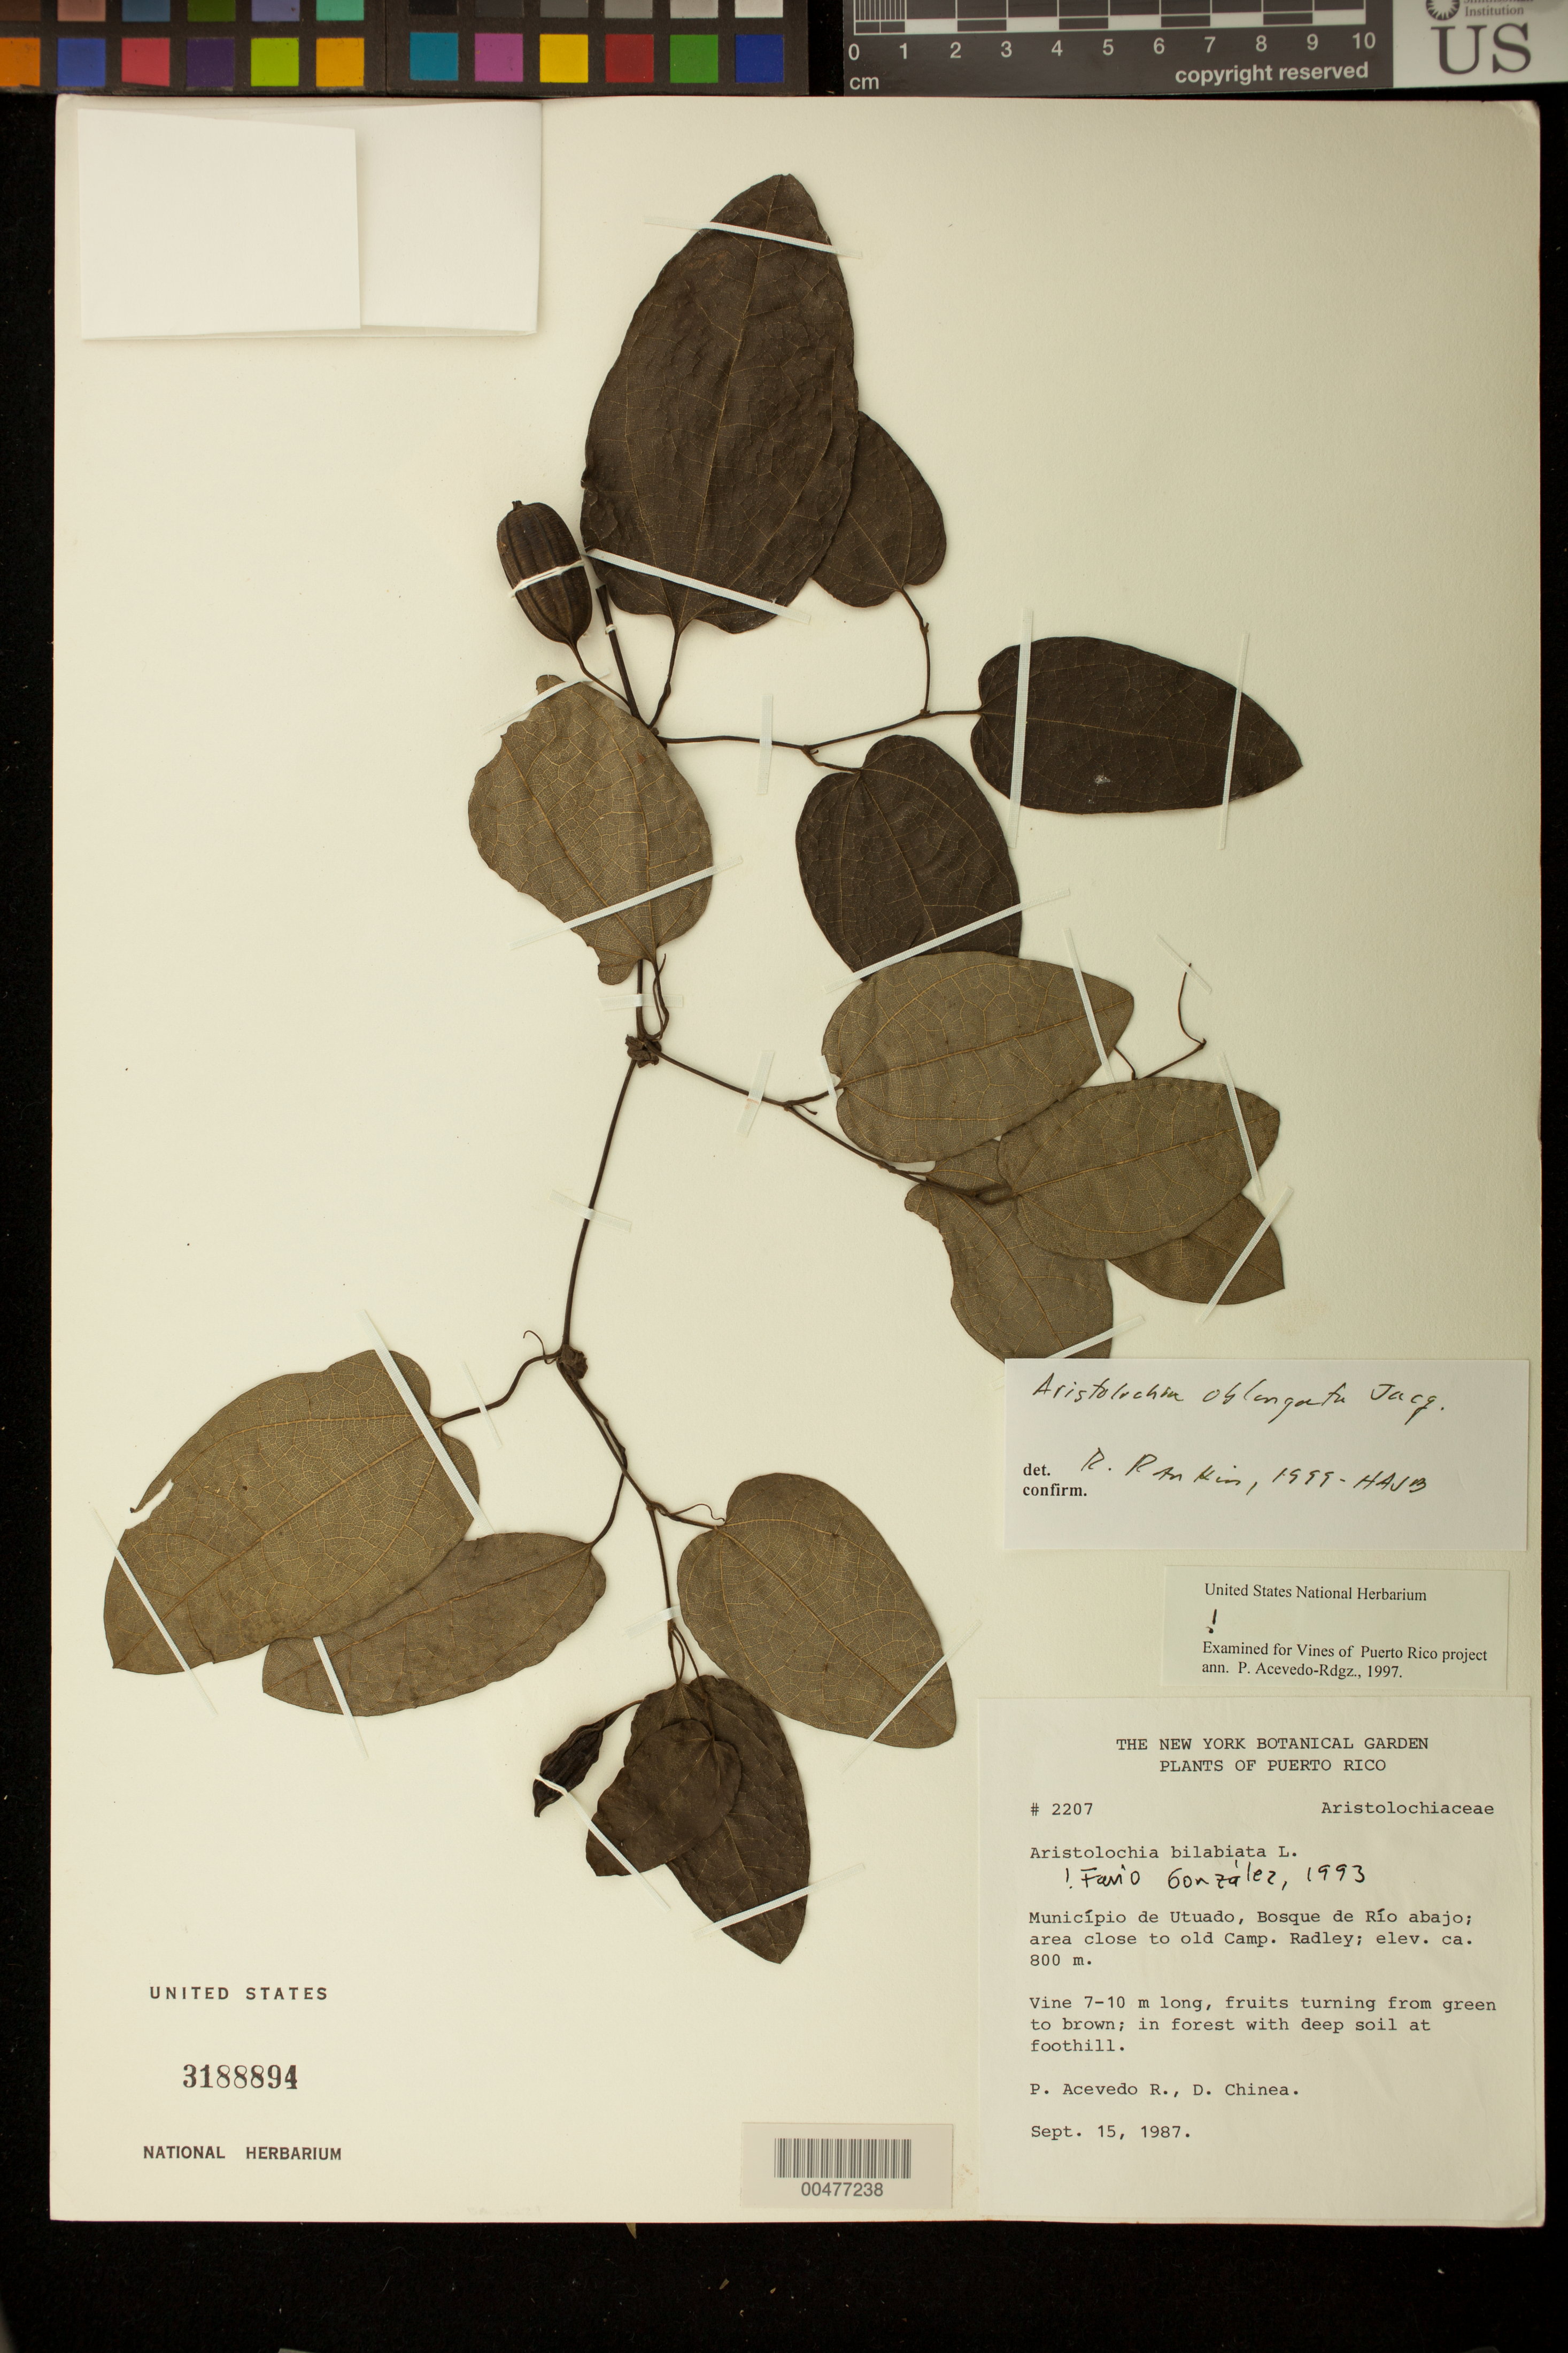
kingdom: Plantae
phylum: Tracheophyta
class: Magnoliopsida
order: Piperales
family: Aristolochiaceae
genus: Aristolochia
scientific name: Aristolochia bilabiata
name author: L.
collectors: P. Acevedo-Rodr. & D. Chinea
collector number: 2207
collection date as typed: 15 Sep 1987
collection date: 1987-09-15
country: Puerto Rico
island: Puerto Rico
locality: Bosque de Rio Abajo, area close to old Camp Radley. In forest with deep soil at foothill.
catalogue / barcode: US 3188894